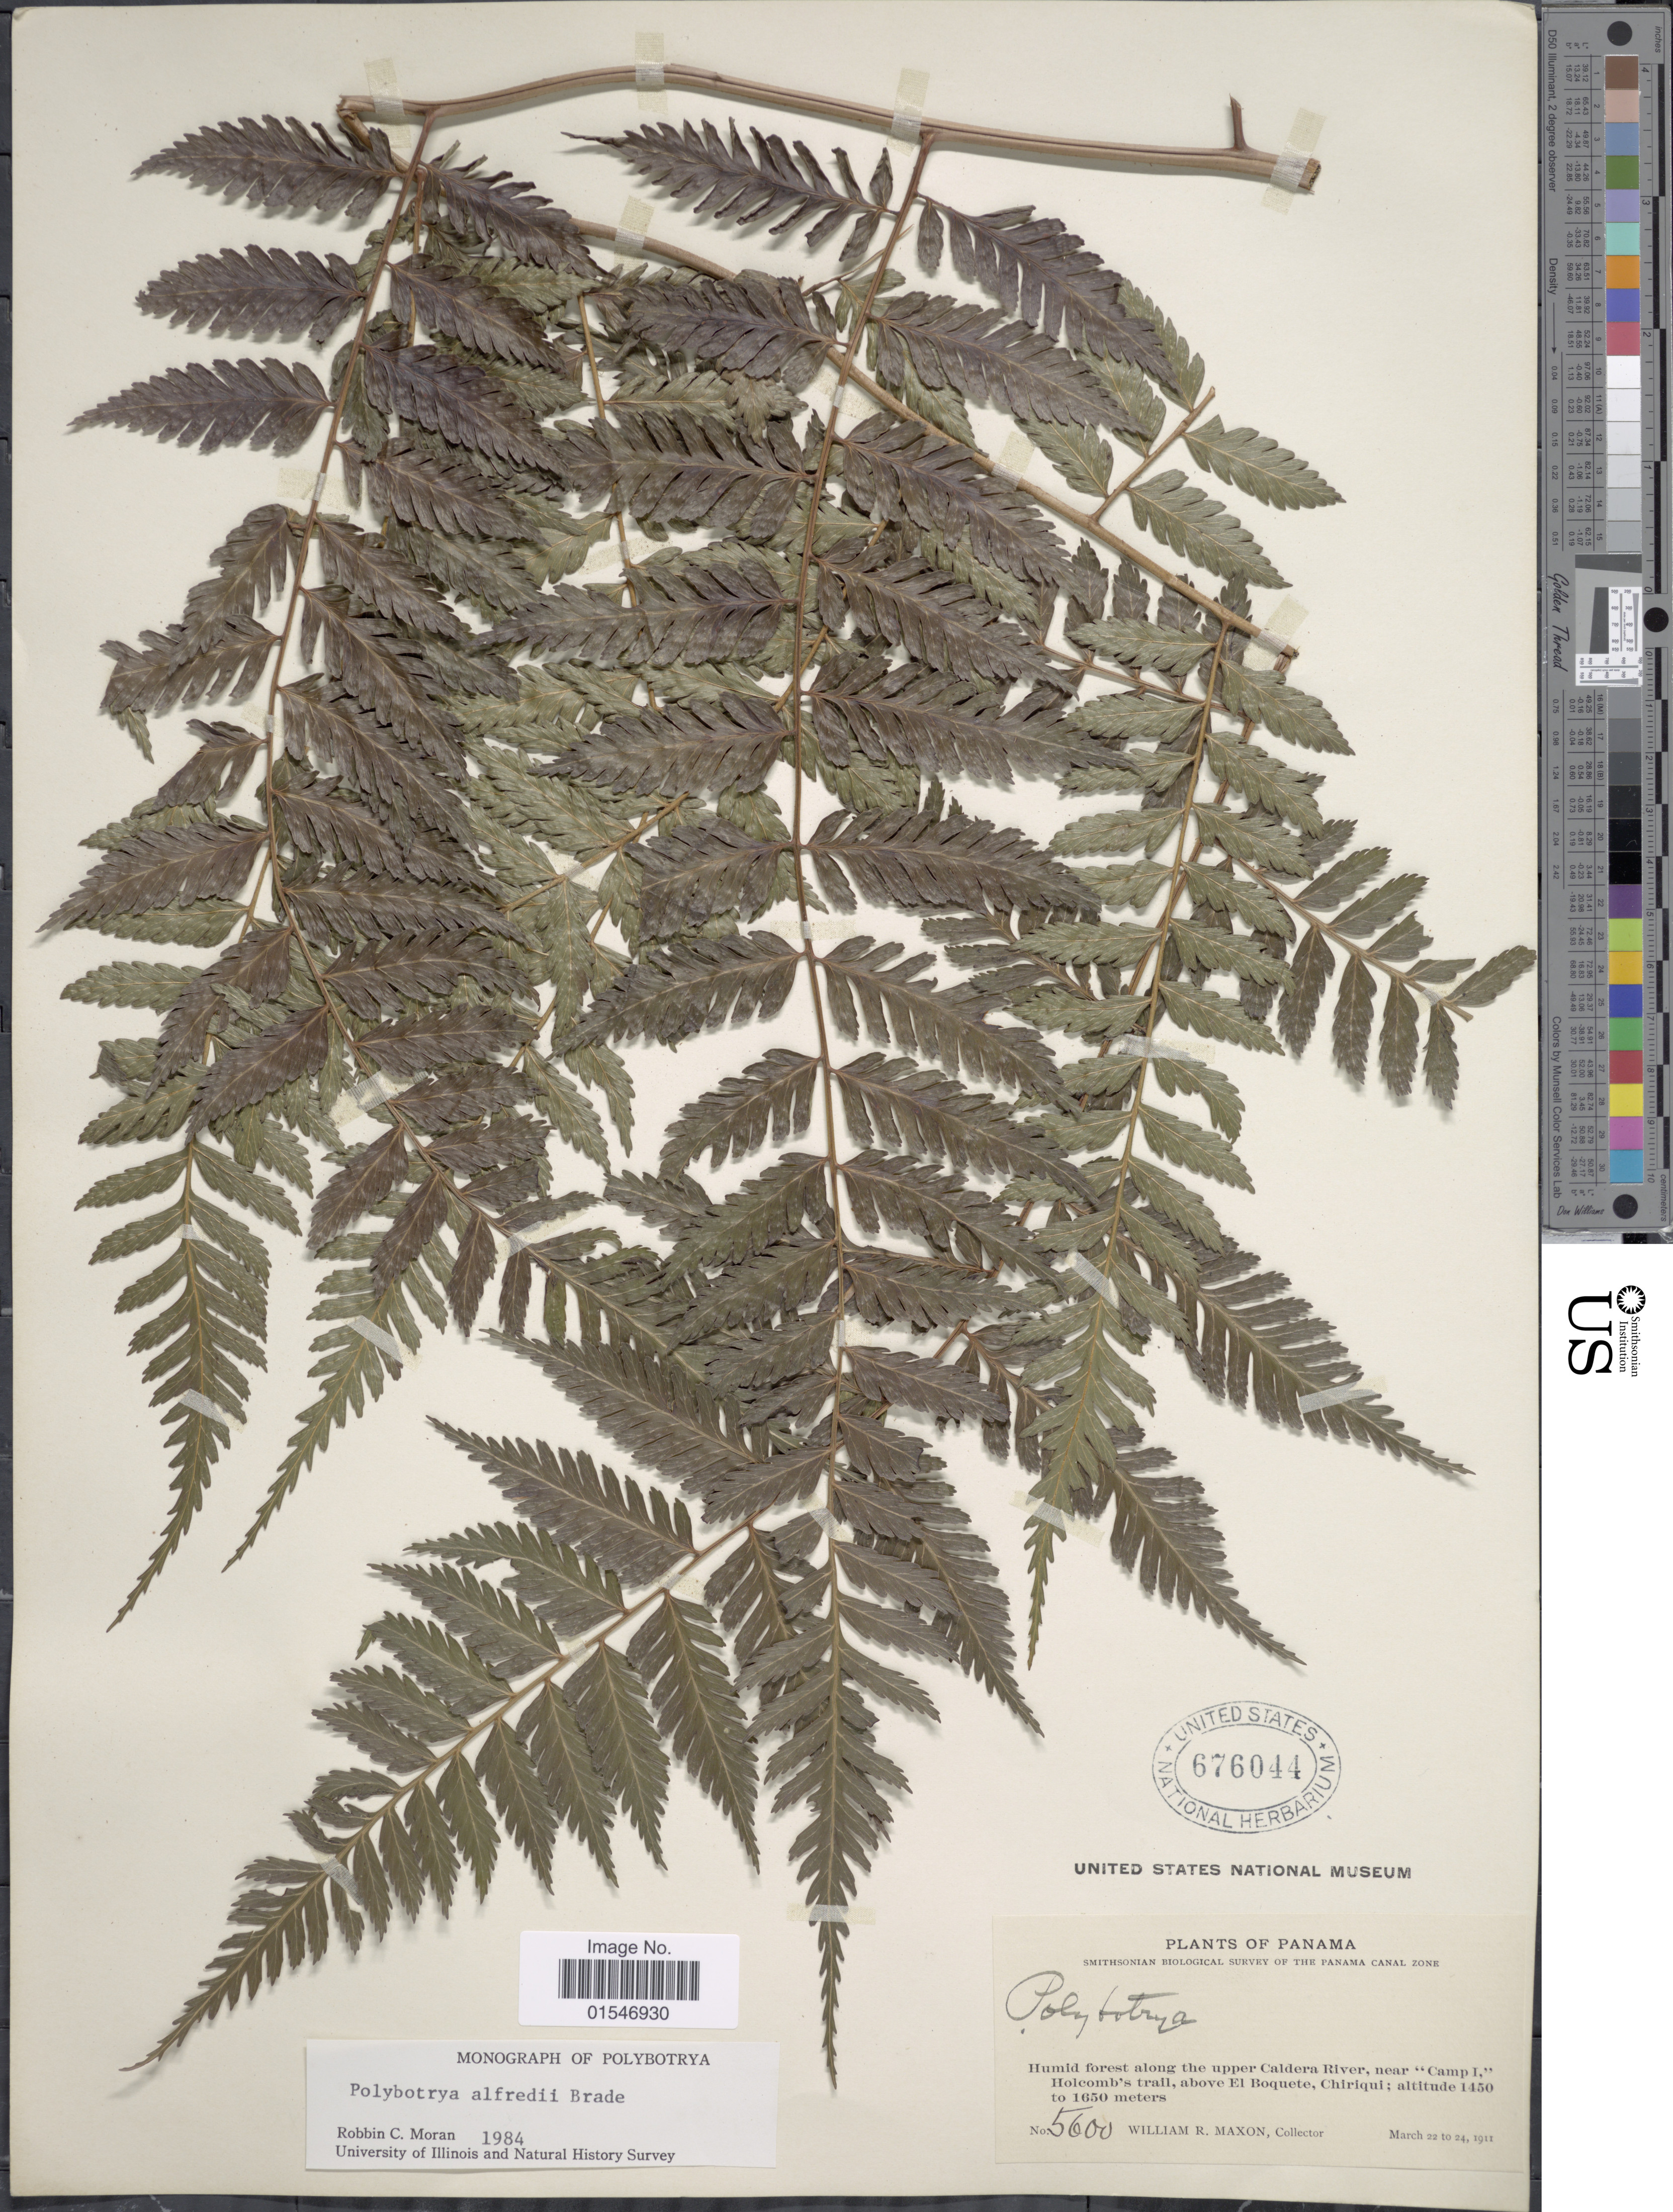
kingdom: Plantae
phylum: Tracheophyta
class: Polypodiopsida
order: Polypodiales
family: Dryopteridaceae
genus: Polybotrya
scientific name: Polybotrya alfredii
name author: Brade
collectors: W. R. Maxon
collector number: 5600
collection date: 1911-03-22/1911-03-24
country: Panama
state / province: Chiriqui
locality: Panama, Along the upper Caldera River near "Camp I, " Holcomb's trail, above El Boquete, Chirique.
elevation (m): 1450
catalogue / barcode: US 676044